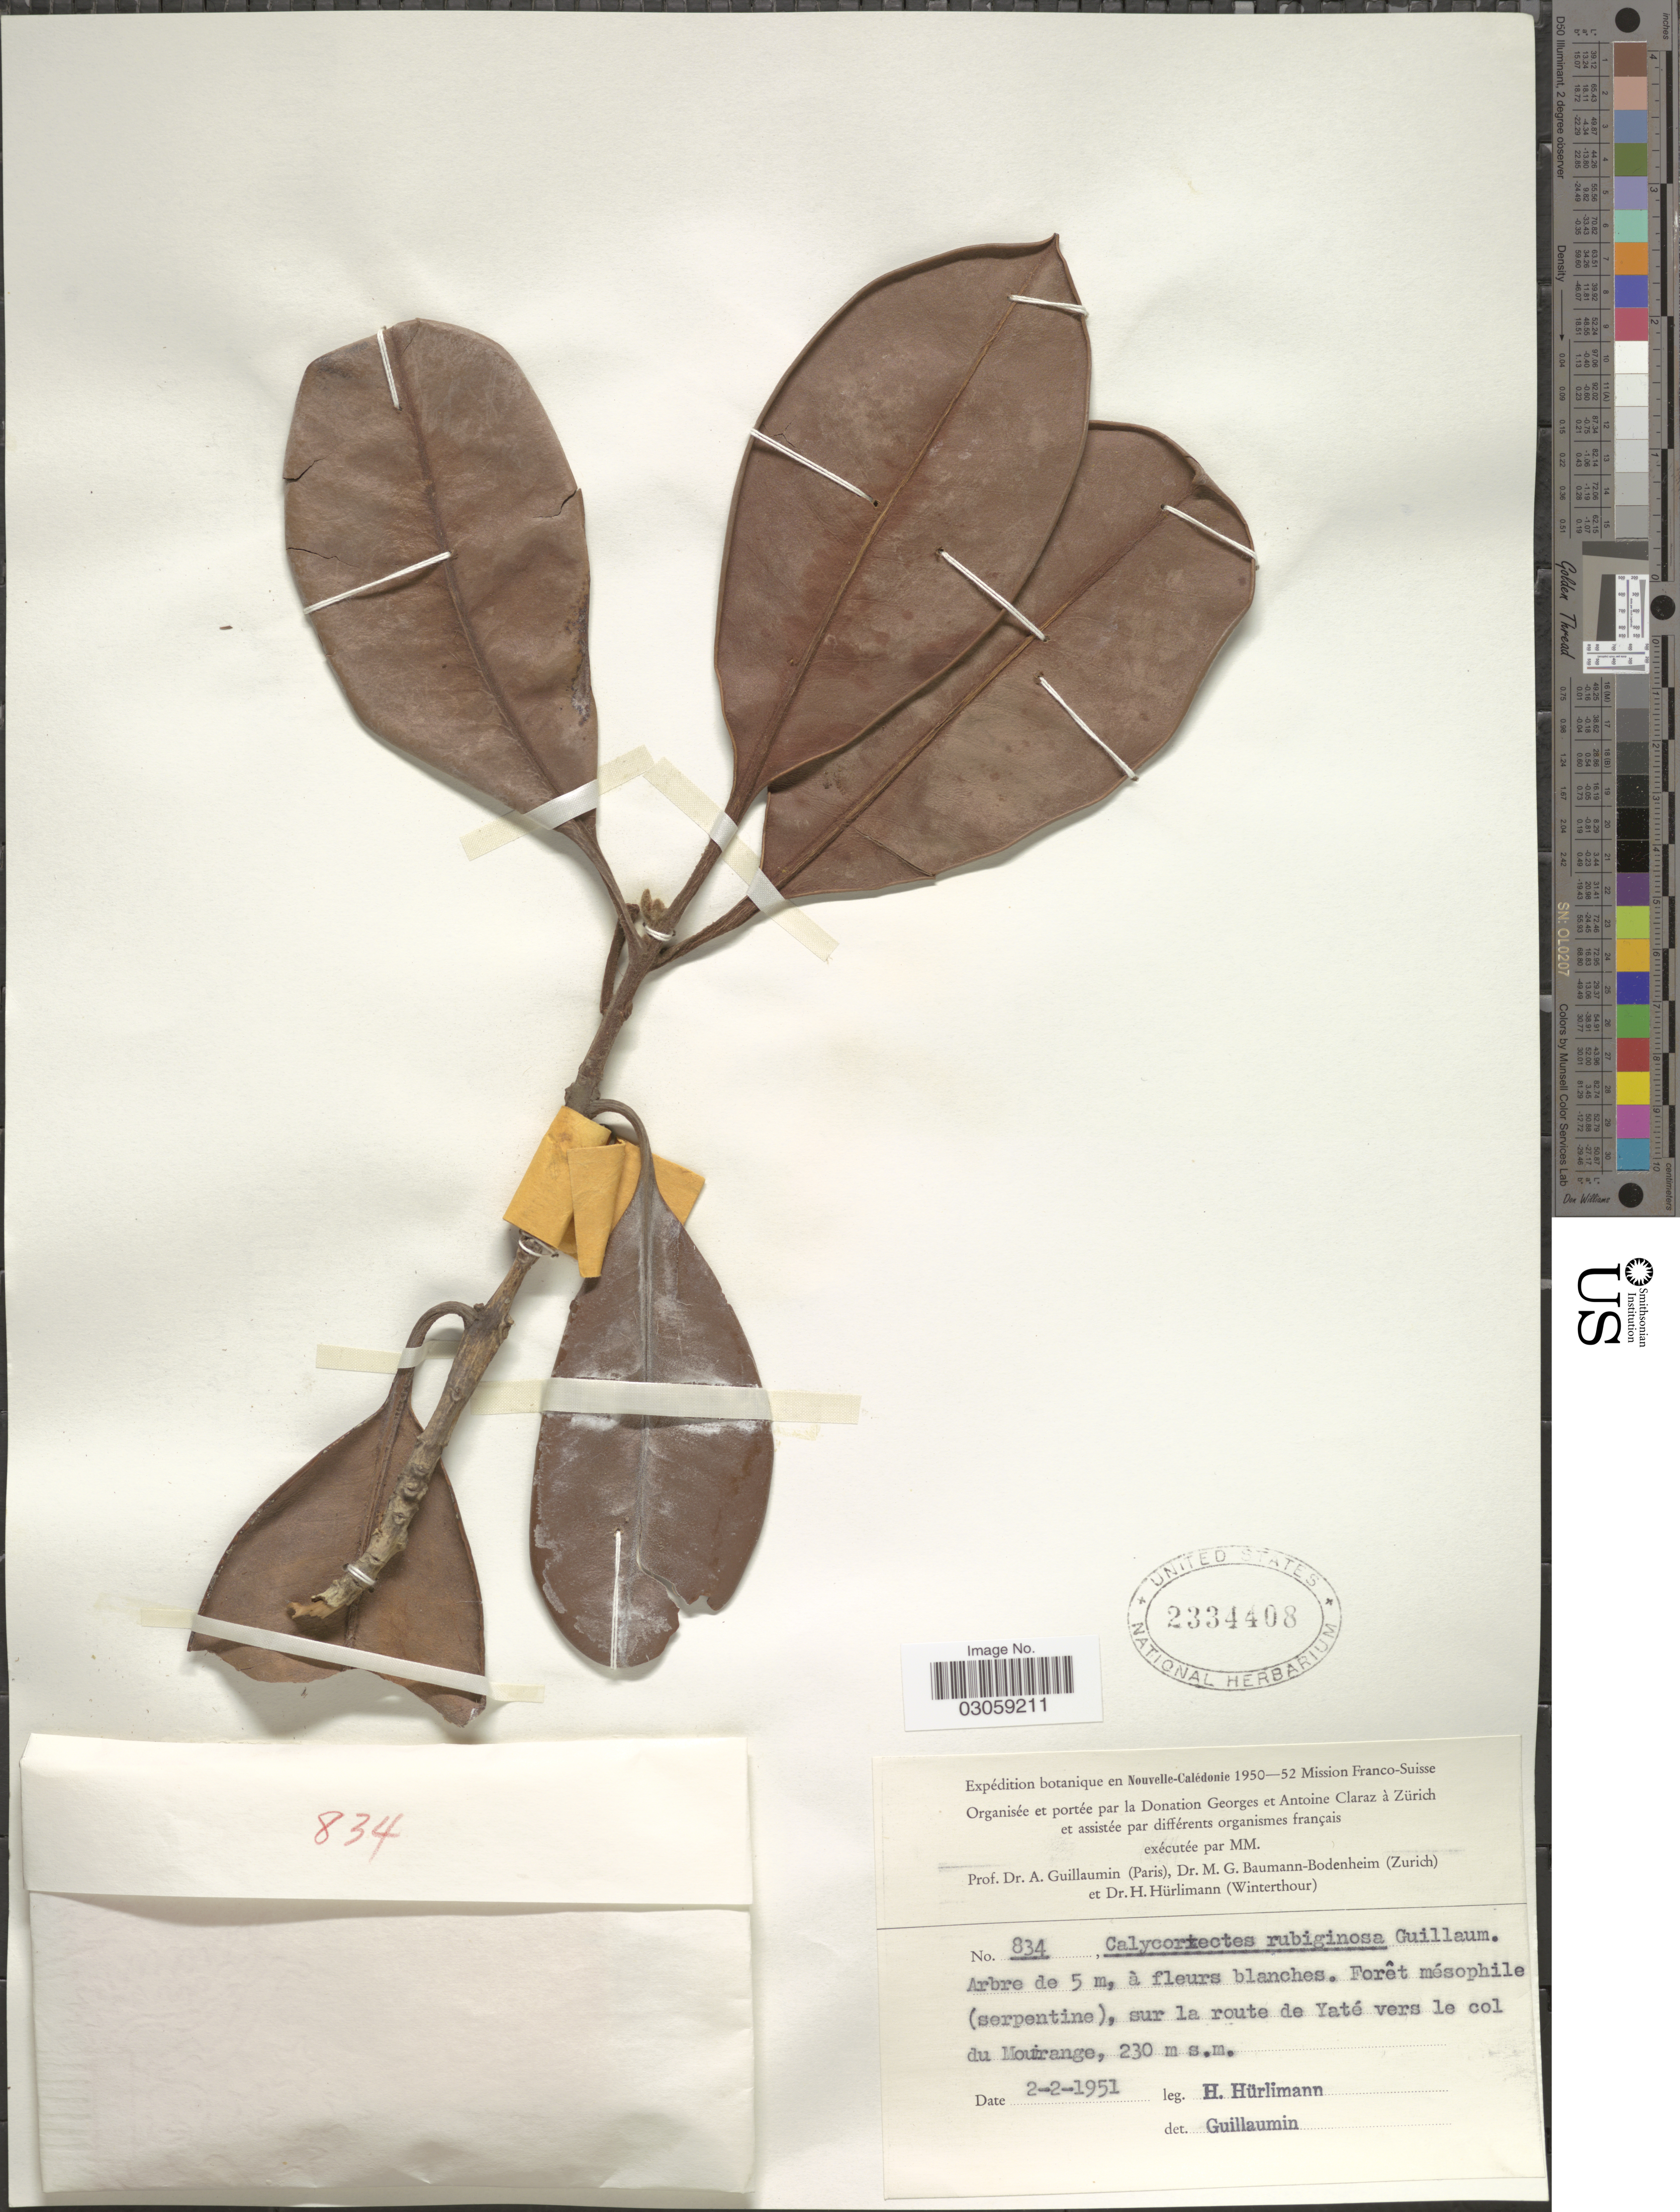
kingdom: Plantae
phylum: Tracheophyta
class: Magnoliopsida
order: Myrtales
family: Myrtaceae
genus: Eugenia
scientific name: Eugenia veillonii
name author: N. Snow & Callm.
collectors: H. Hürlimann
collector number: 834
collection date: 1951-02-02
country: New Caledonia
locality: En Nouvelle-Calédonie. Sur la route de Yaté vers le col du Mourange.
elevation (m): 230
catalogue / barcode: US 2334408